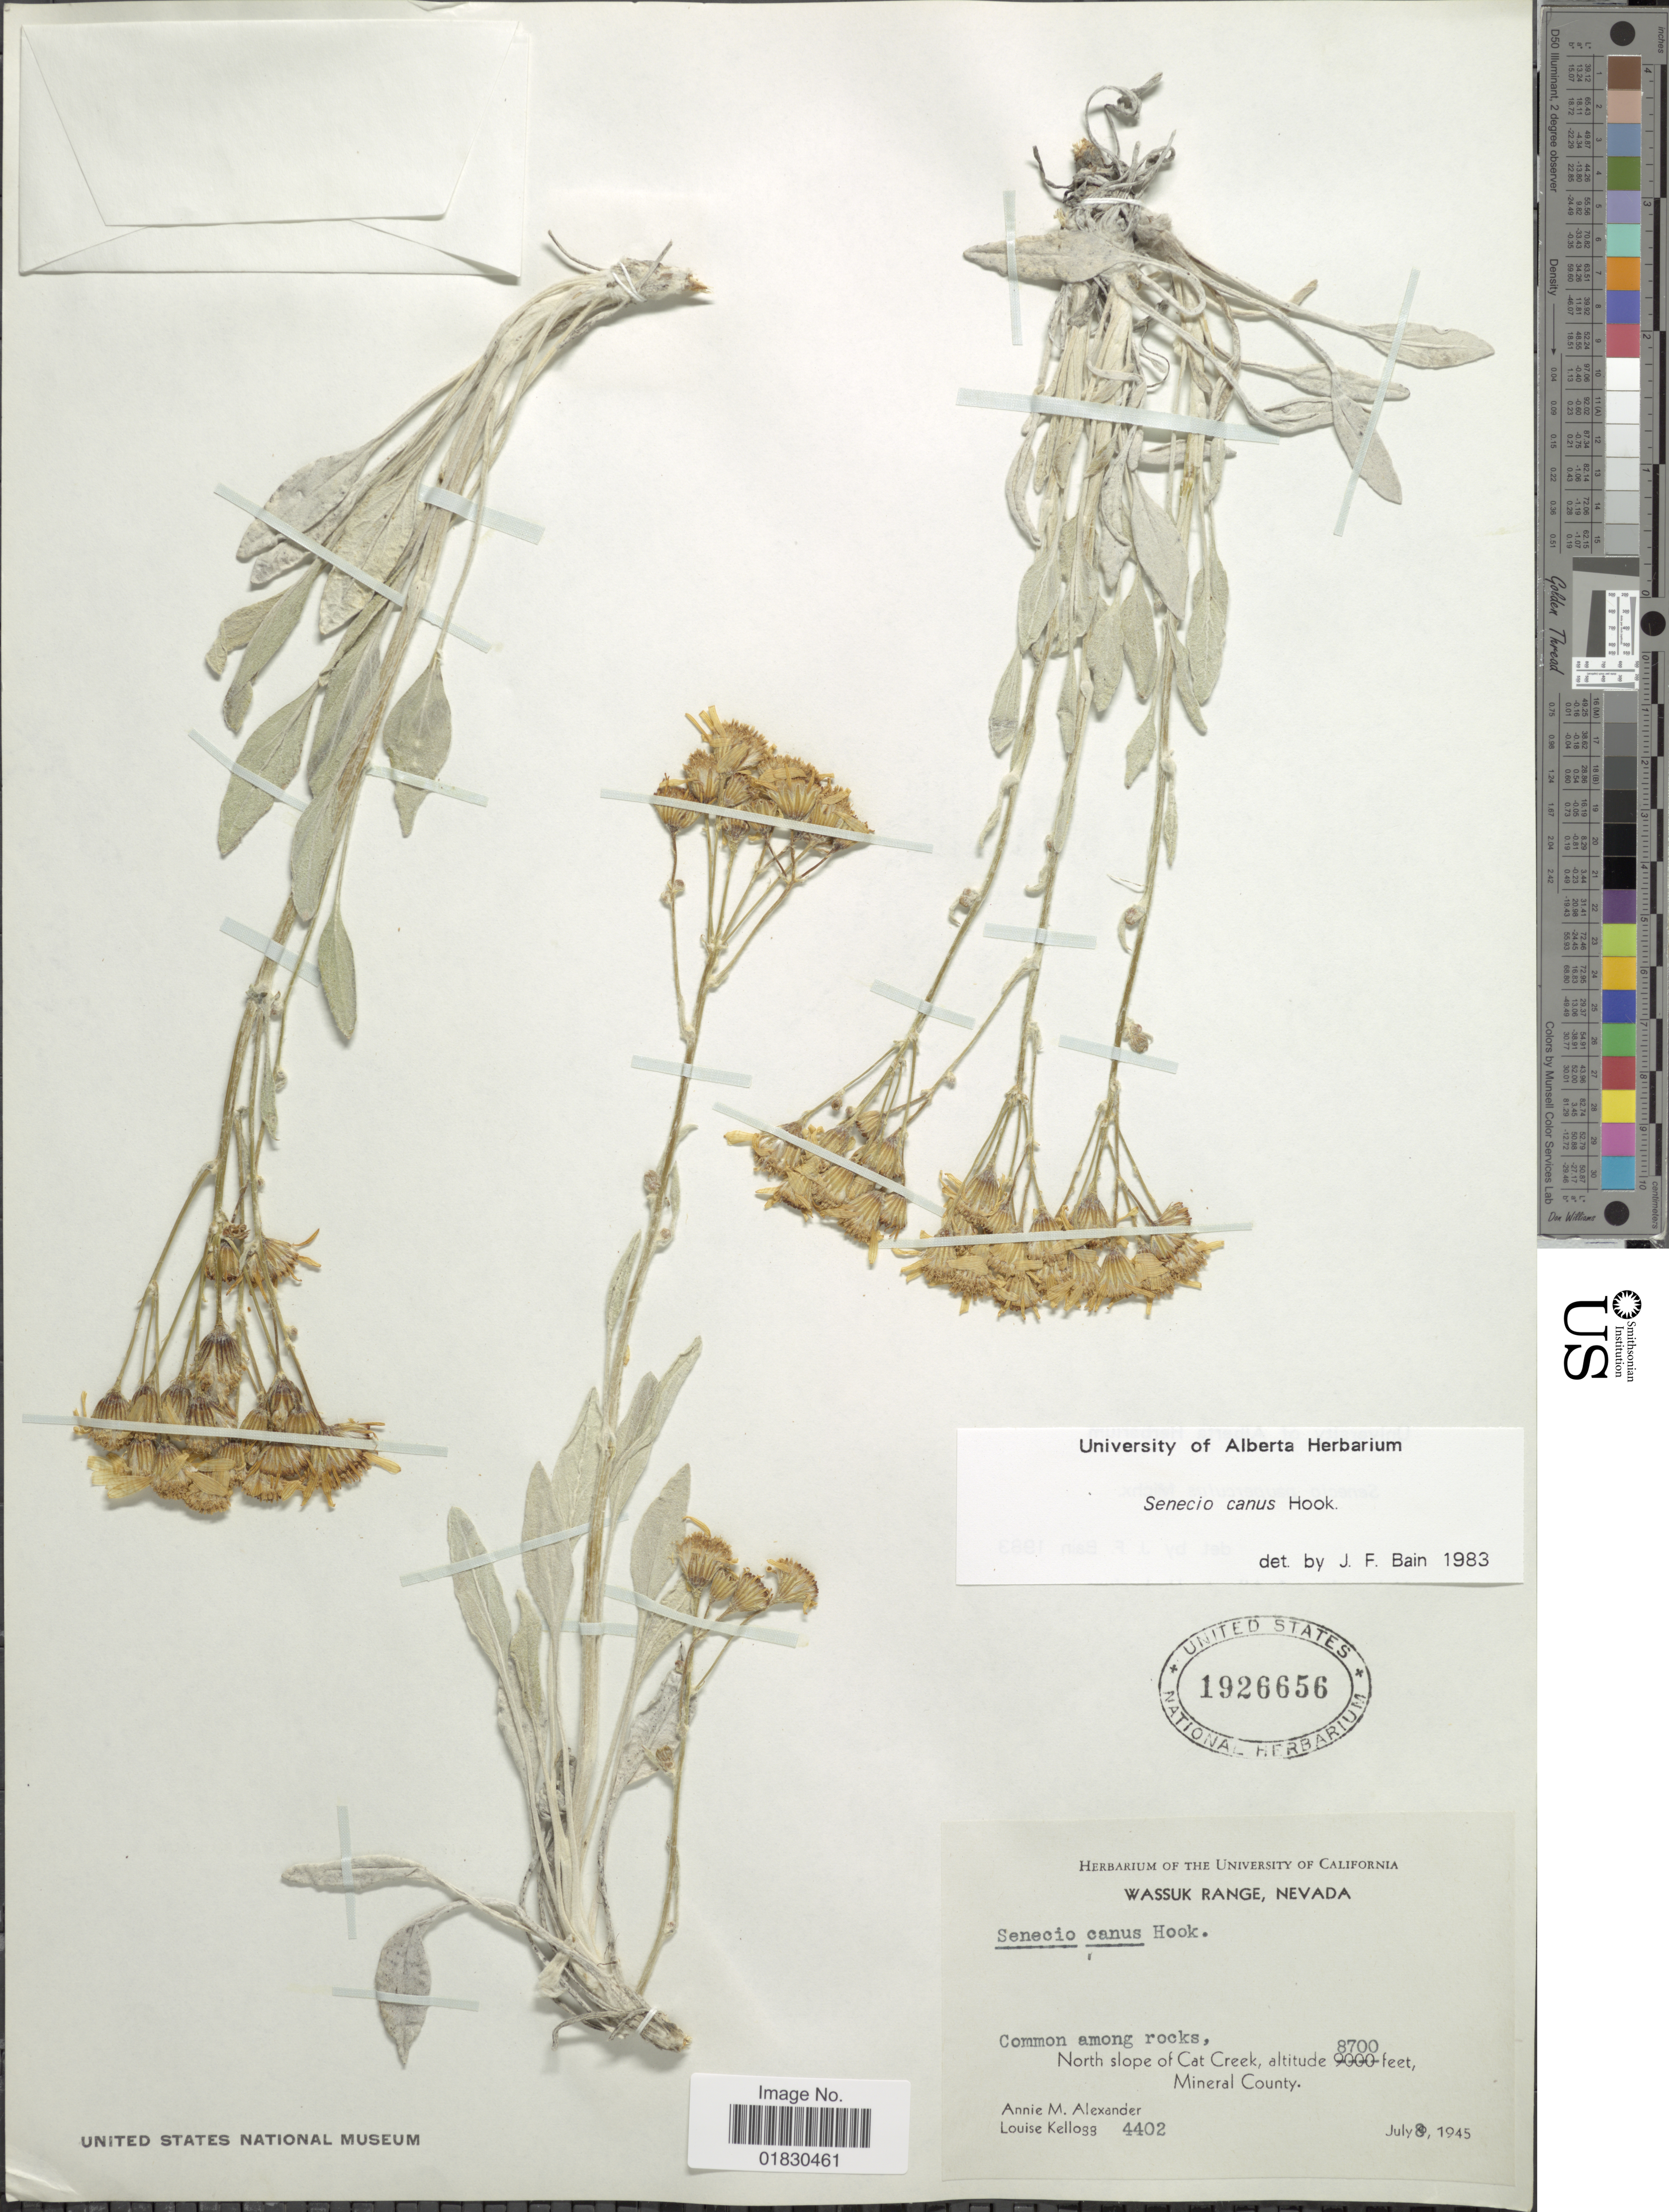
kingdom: Plantae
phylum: Tracheophyta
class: Magnoliopsida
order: Asterales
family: Asteraceae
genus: Packera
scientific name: Packera cana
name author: (Hook.) W.A. Weber & Á. Löve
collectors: A. M. Alexander & L. Kellogg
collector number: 4402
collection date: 1945-07-08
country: United States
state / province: Nevada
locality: Wassuk Range, North slope of Cat Creek, Mineral County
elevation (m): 2652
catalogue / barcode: US 1926656